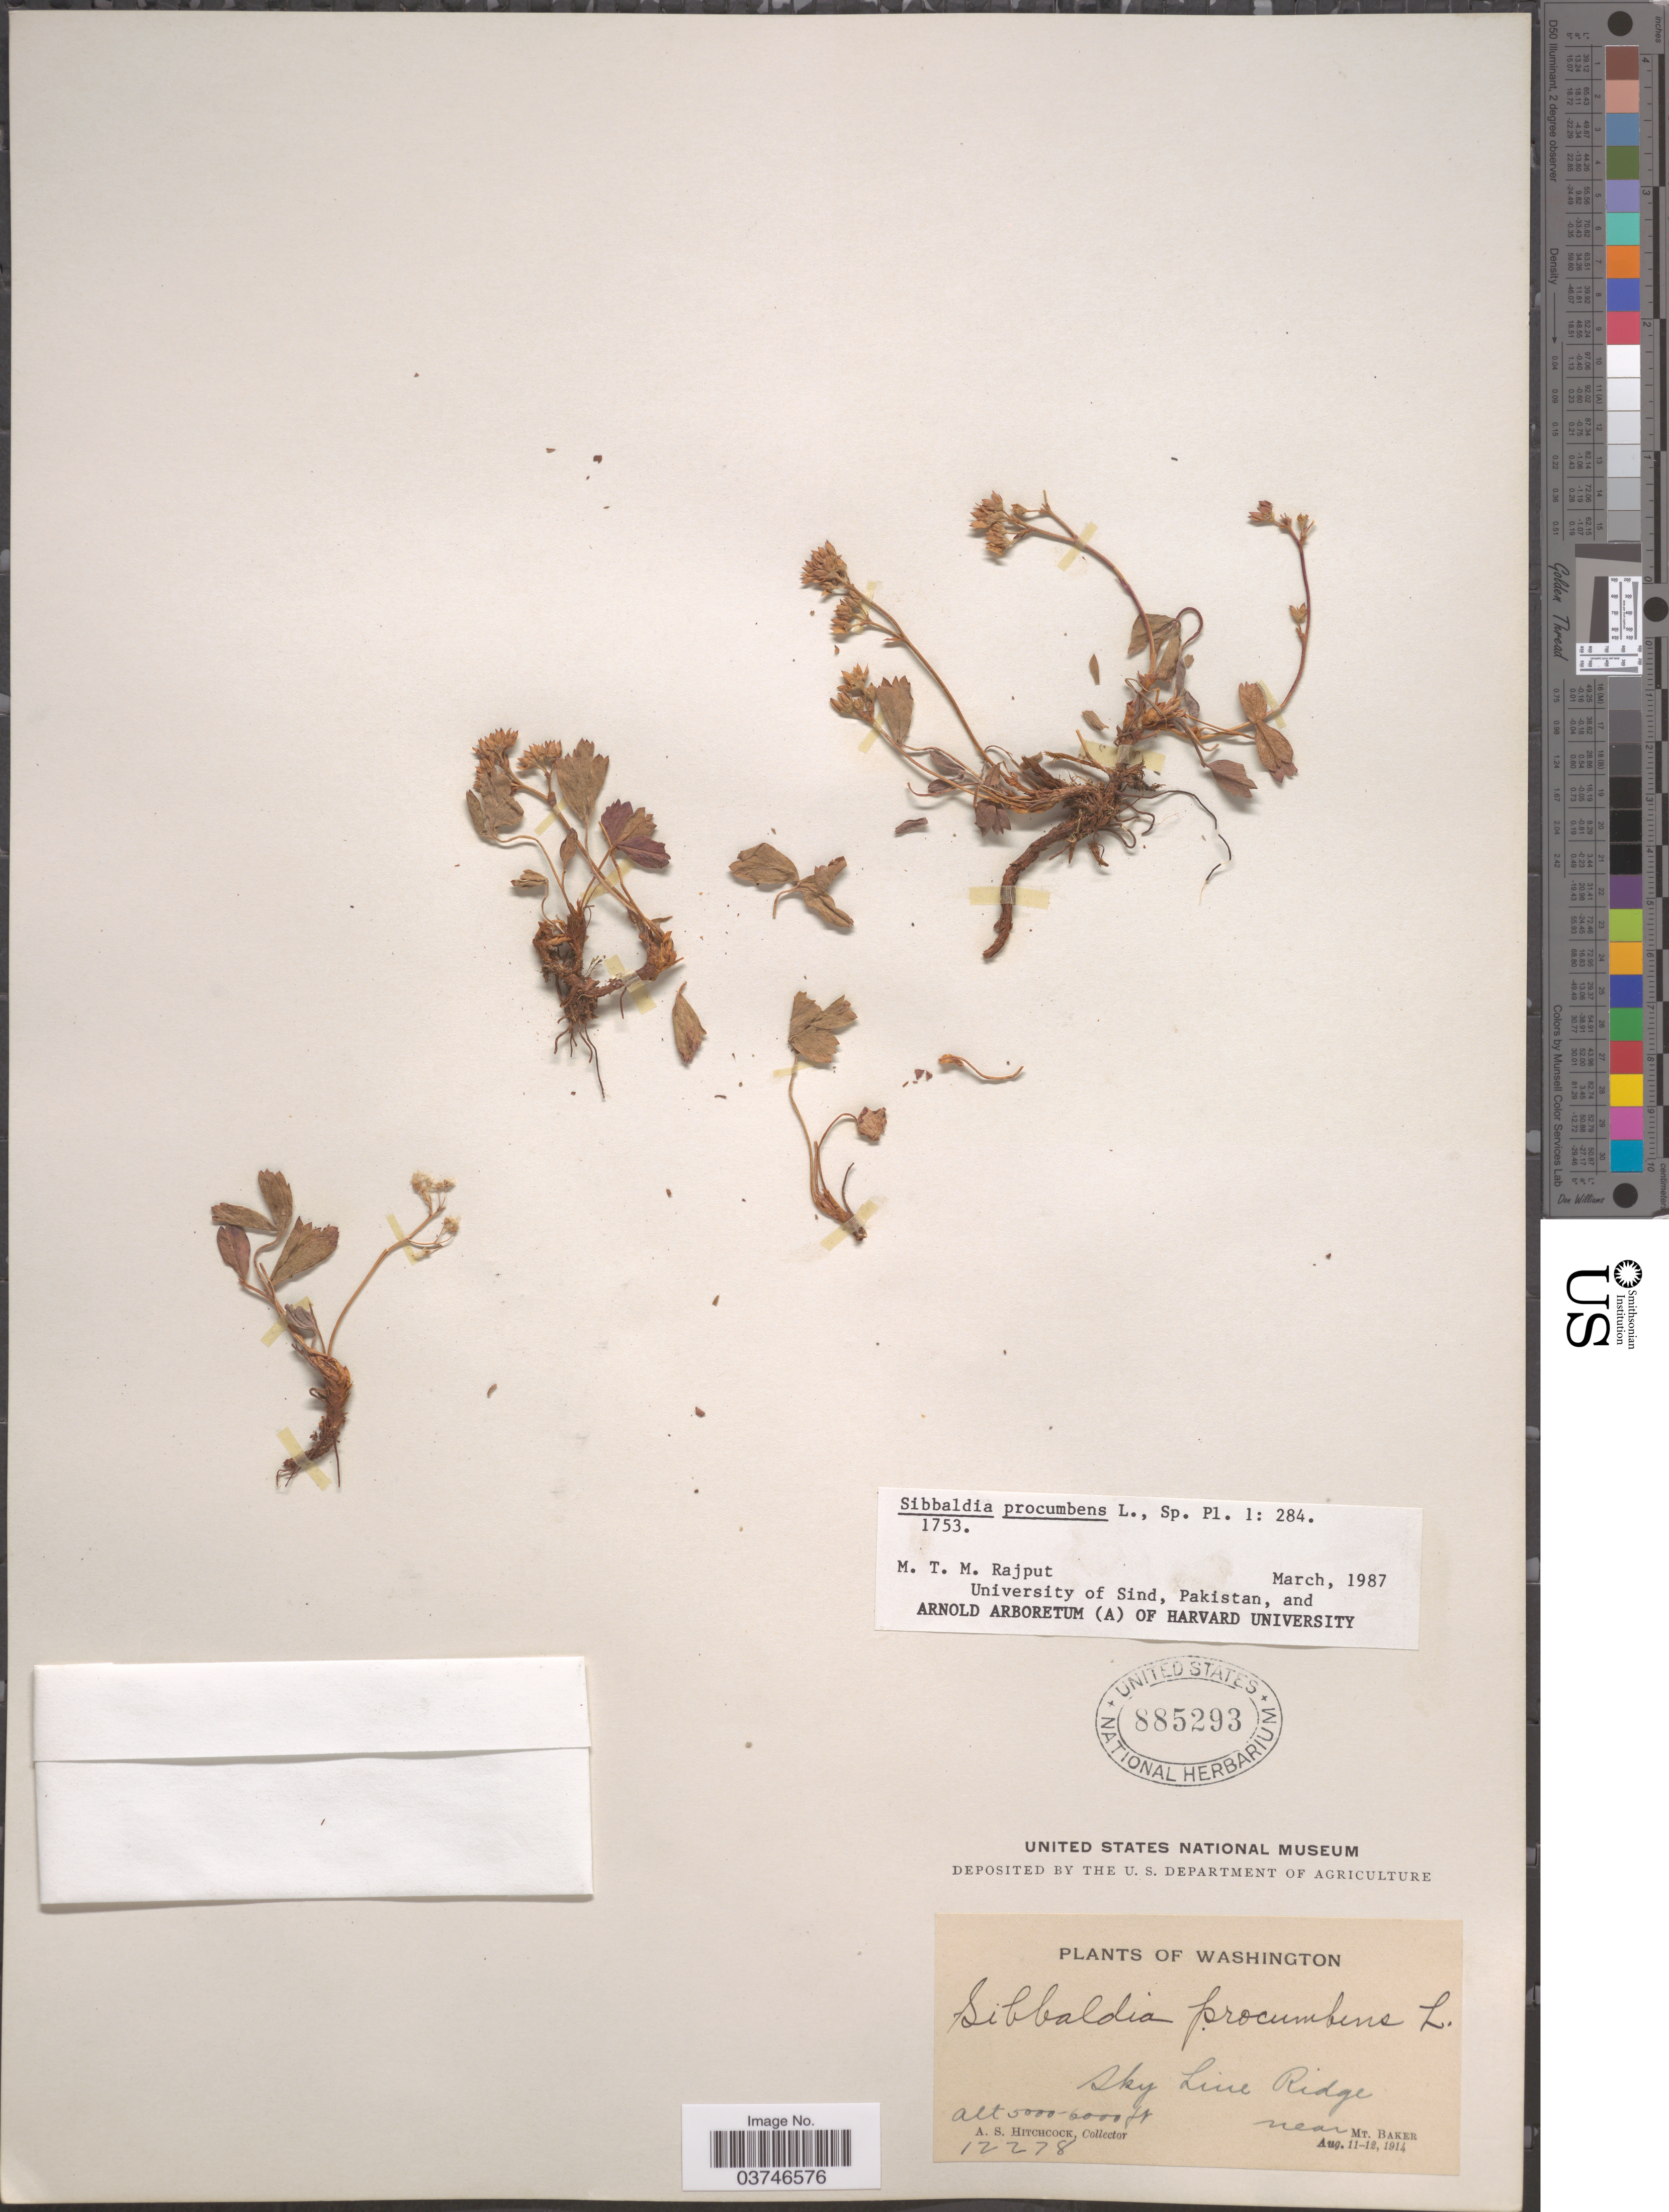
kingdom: Plantae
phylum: Tracheophyta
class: Magnoliopsida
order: Rosales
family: Rosaceae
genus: Sibbaldia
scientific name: Sibbaldia procumbens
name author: L.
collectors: A. S. Hitchcock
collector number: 12278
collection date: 1914-08-11/1914-08-12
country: United States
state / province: Washington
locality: Sky Line Ridge, near Mt. Baker.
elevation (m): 1524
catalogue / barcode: US 885293